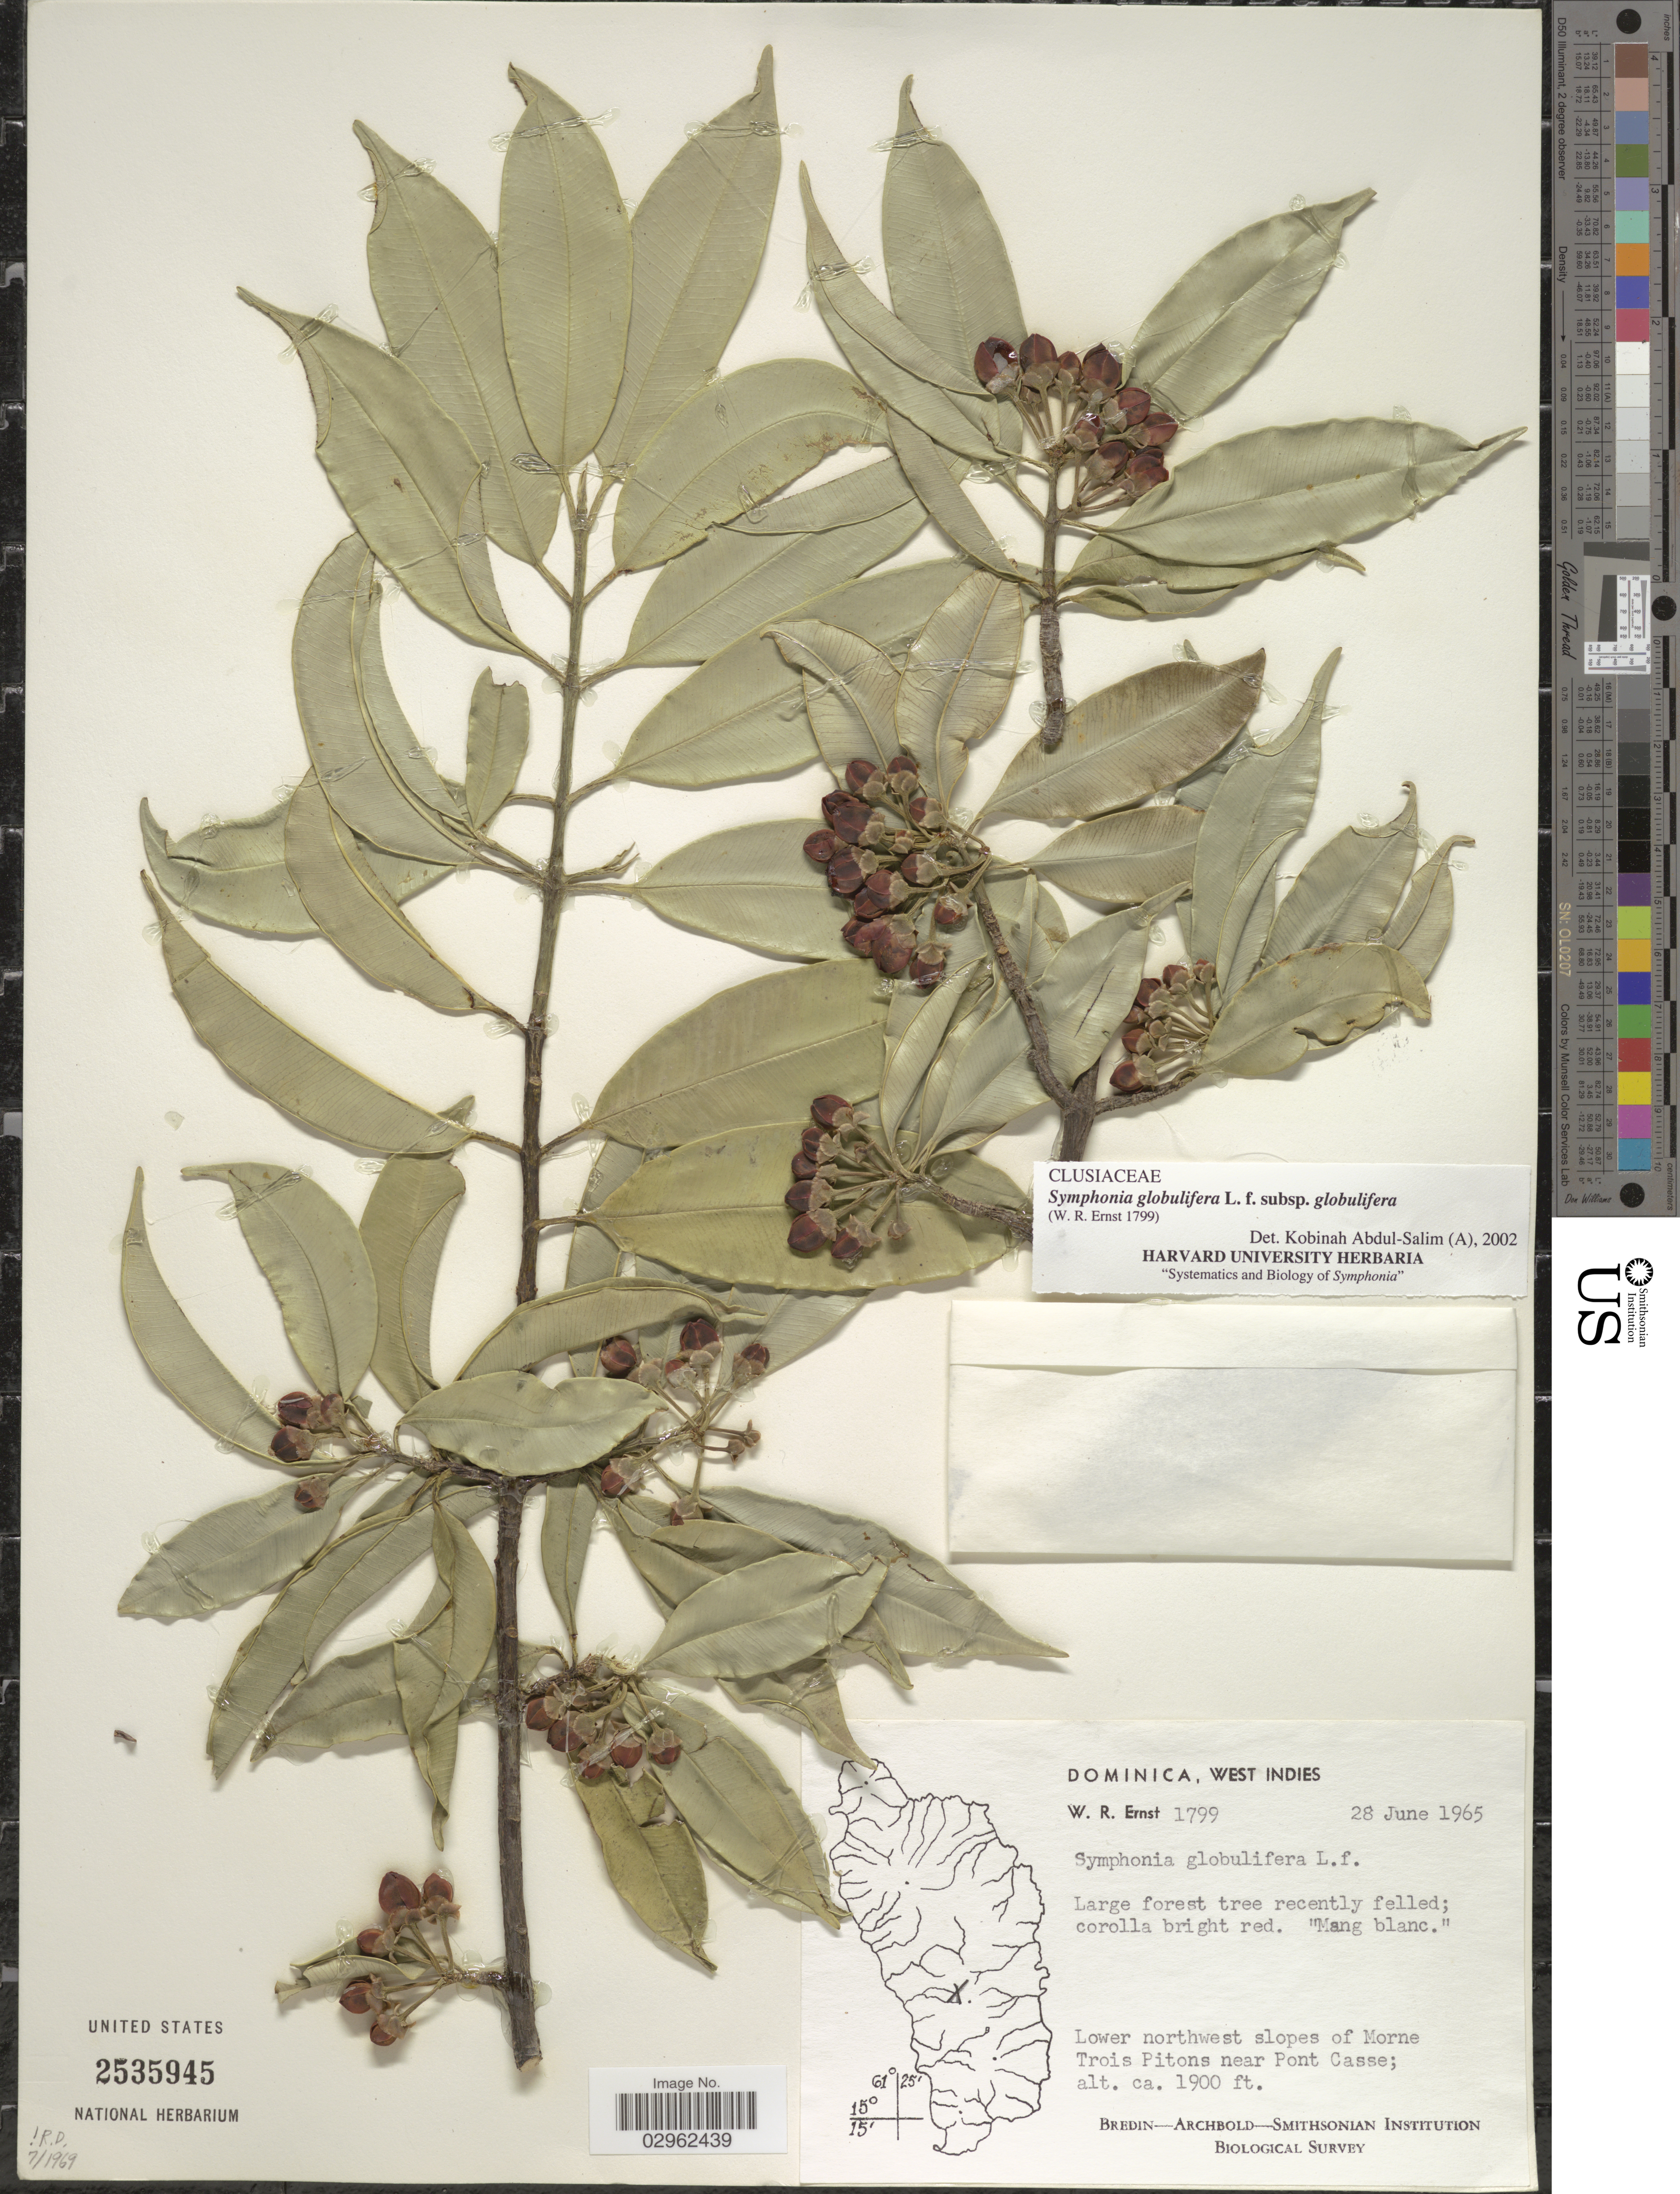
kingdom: Plantae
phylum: Tracheophyta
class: Magnoliopsida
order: Malpighiales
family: Clusiaceae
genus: Symphonia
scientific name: Symphonia globulifera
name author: L. f.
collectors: W. R. Ernst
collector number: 1799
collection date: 1965-06-28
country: Dominica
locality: West Indies. Lower northwest slopes of Morne Trois Pitons near Pont Casse.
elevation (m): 579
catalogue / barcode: US 2535945